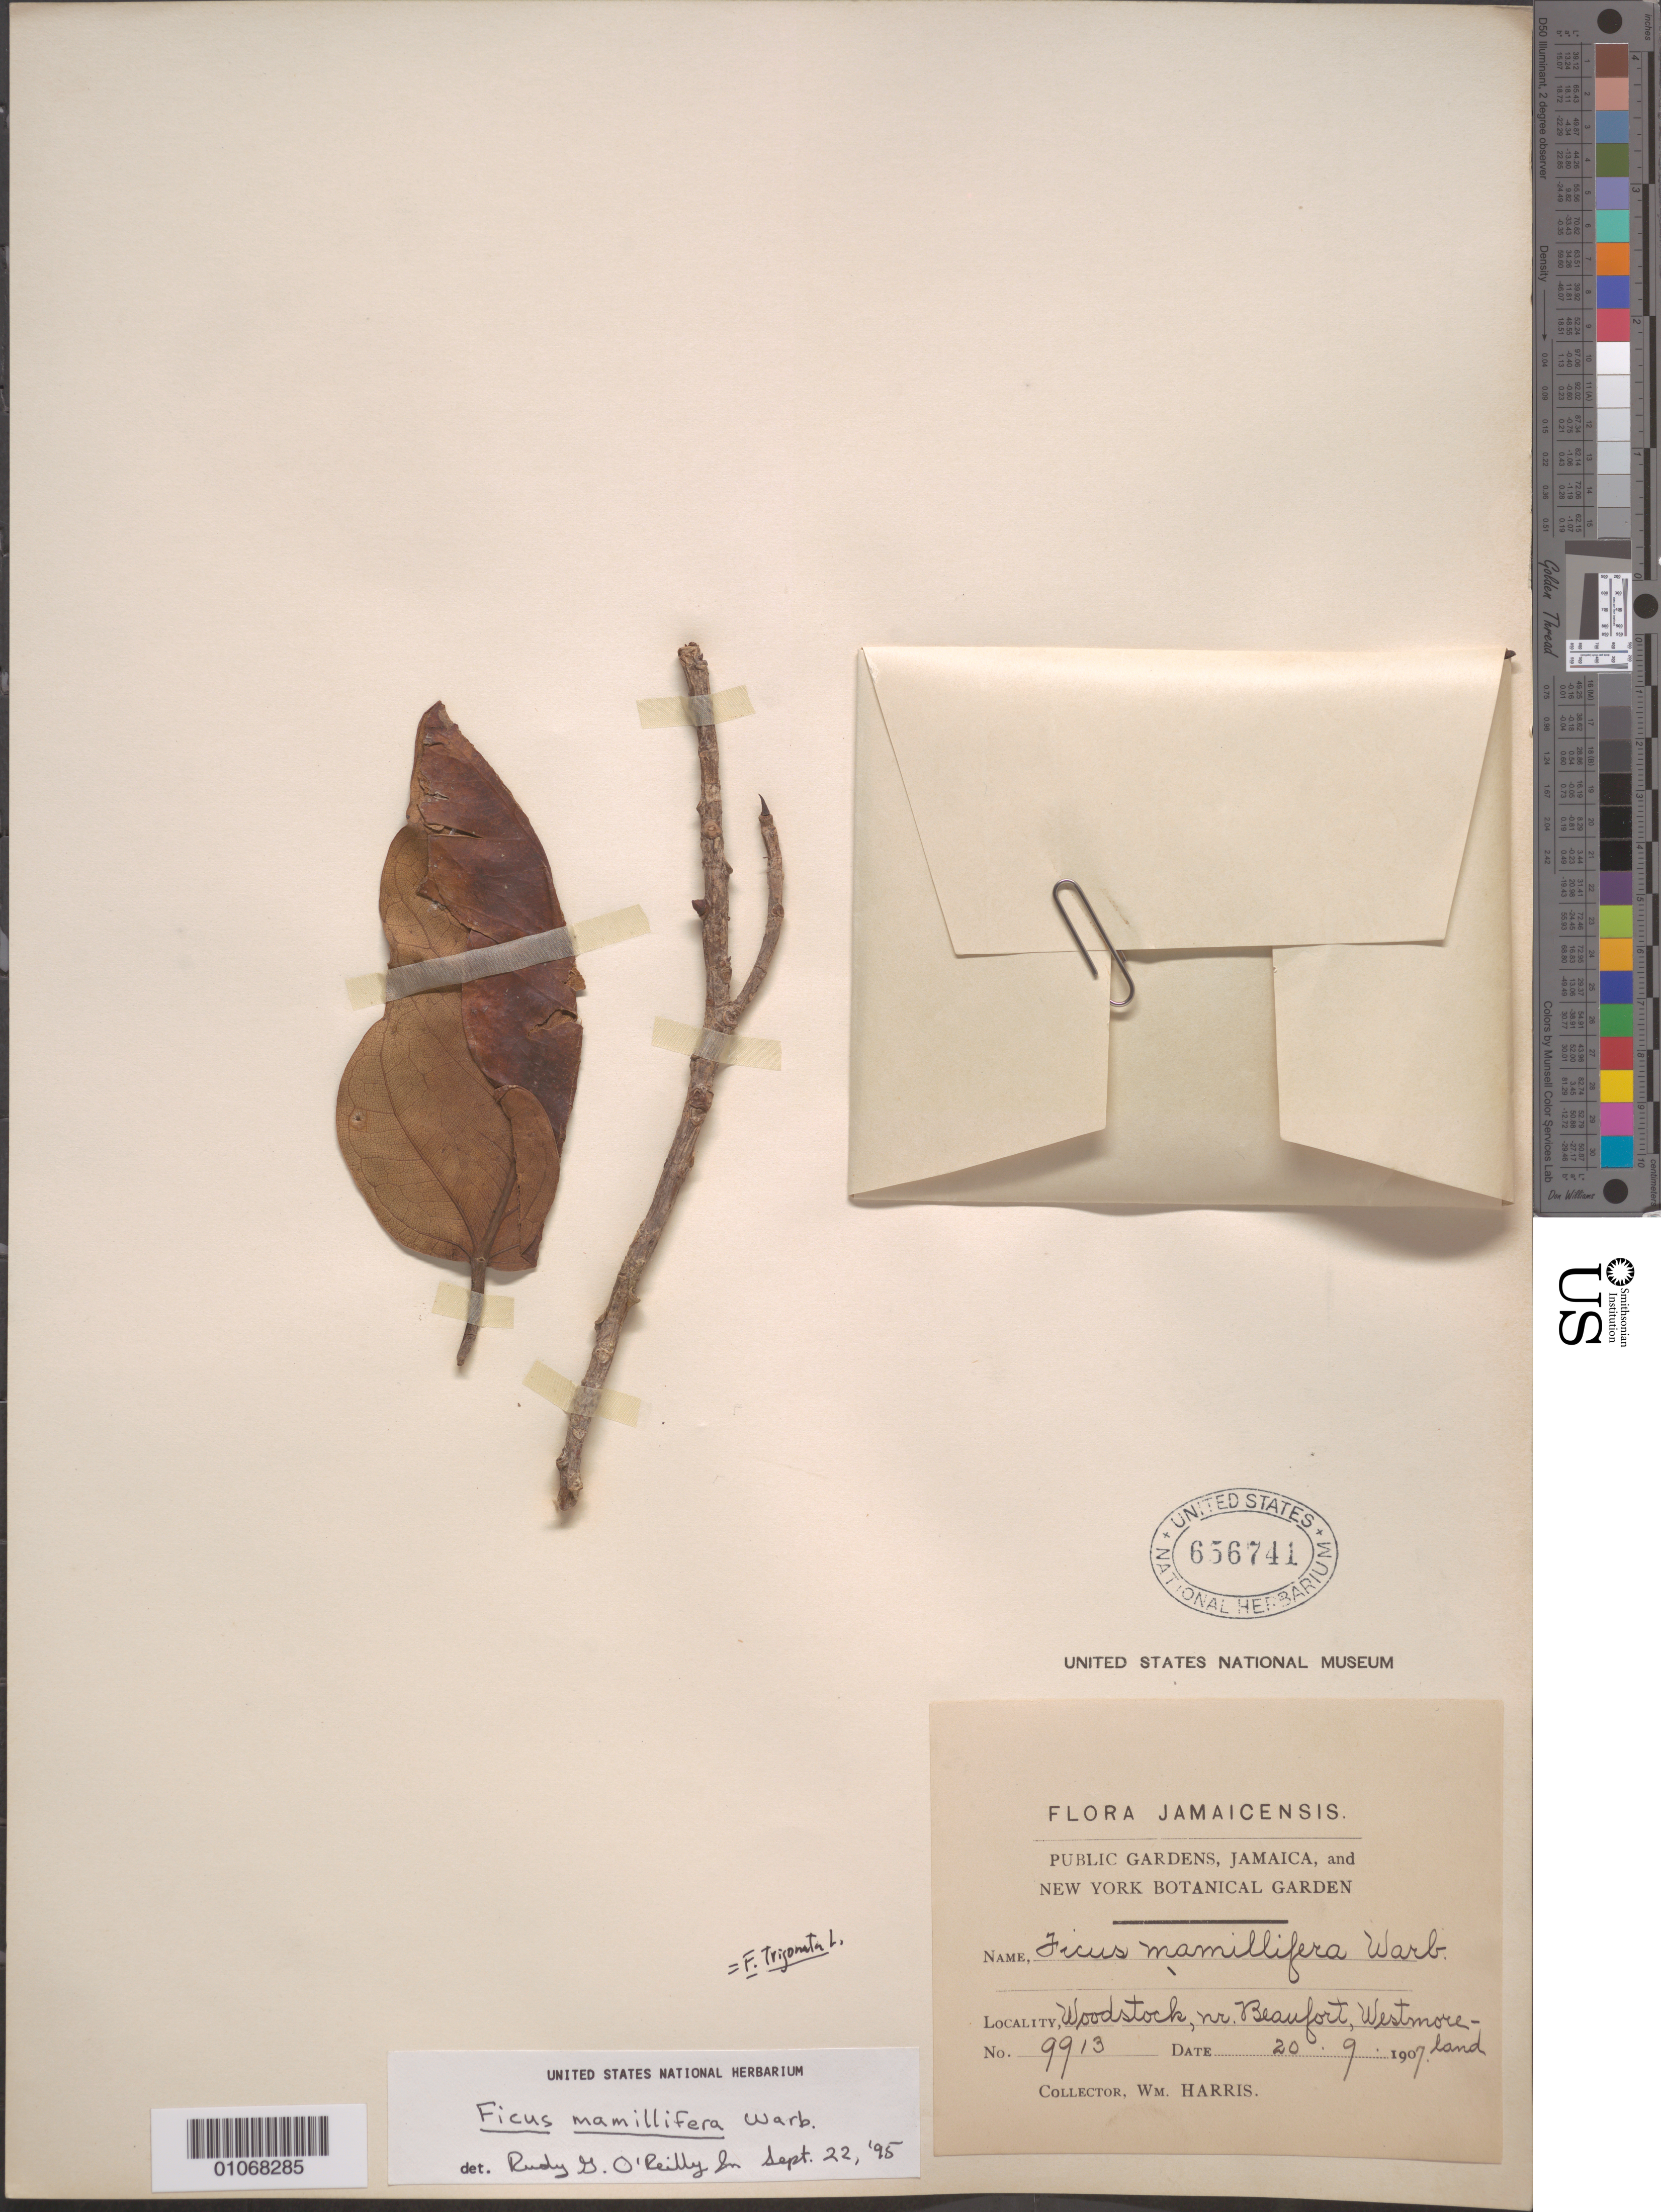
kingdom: Plantae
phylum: Tracheophyta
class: Magnoliopsida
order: Rosales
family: Moraceae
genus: Ficus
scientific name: Ficus mamillifera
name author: Warb.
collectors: W. Harris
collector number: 9913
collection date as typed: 20 Sep 1907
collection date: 1907-09-20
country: Jamaica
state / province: Westmoreland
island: Jamaica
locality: Woodstock, near Beaufort.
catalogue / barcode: US 656741